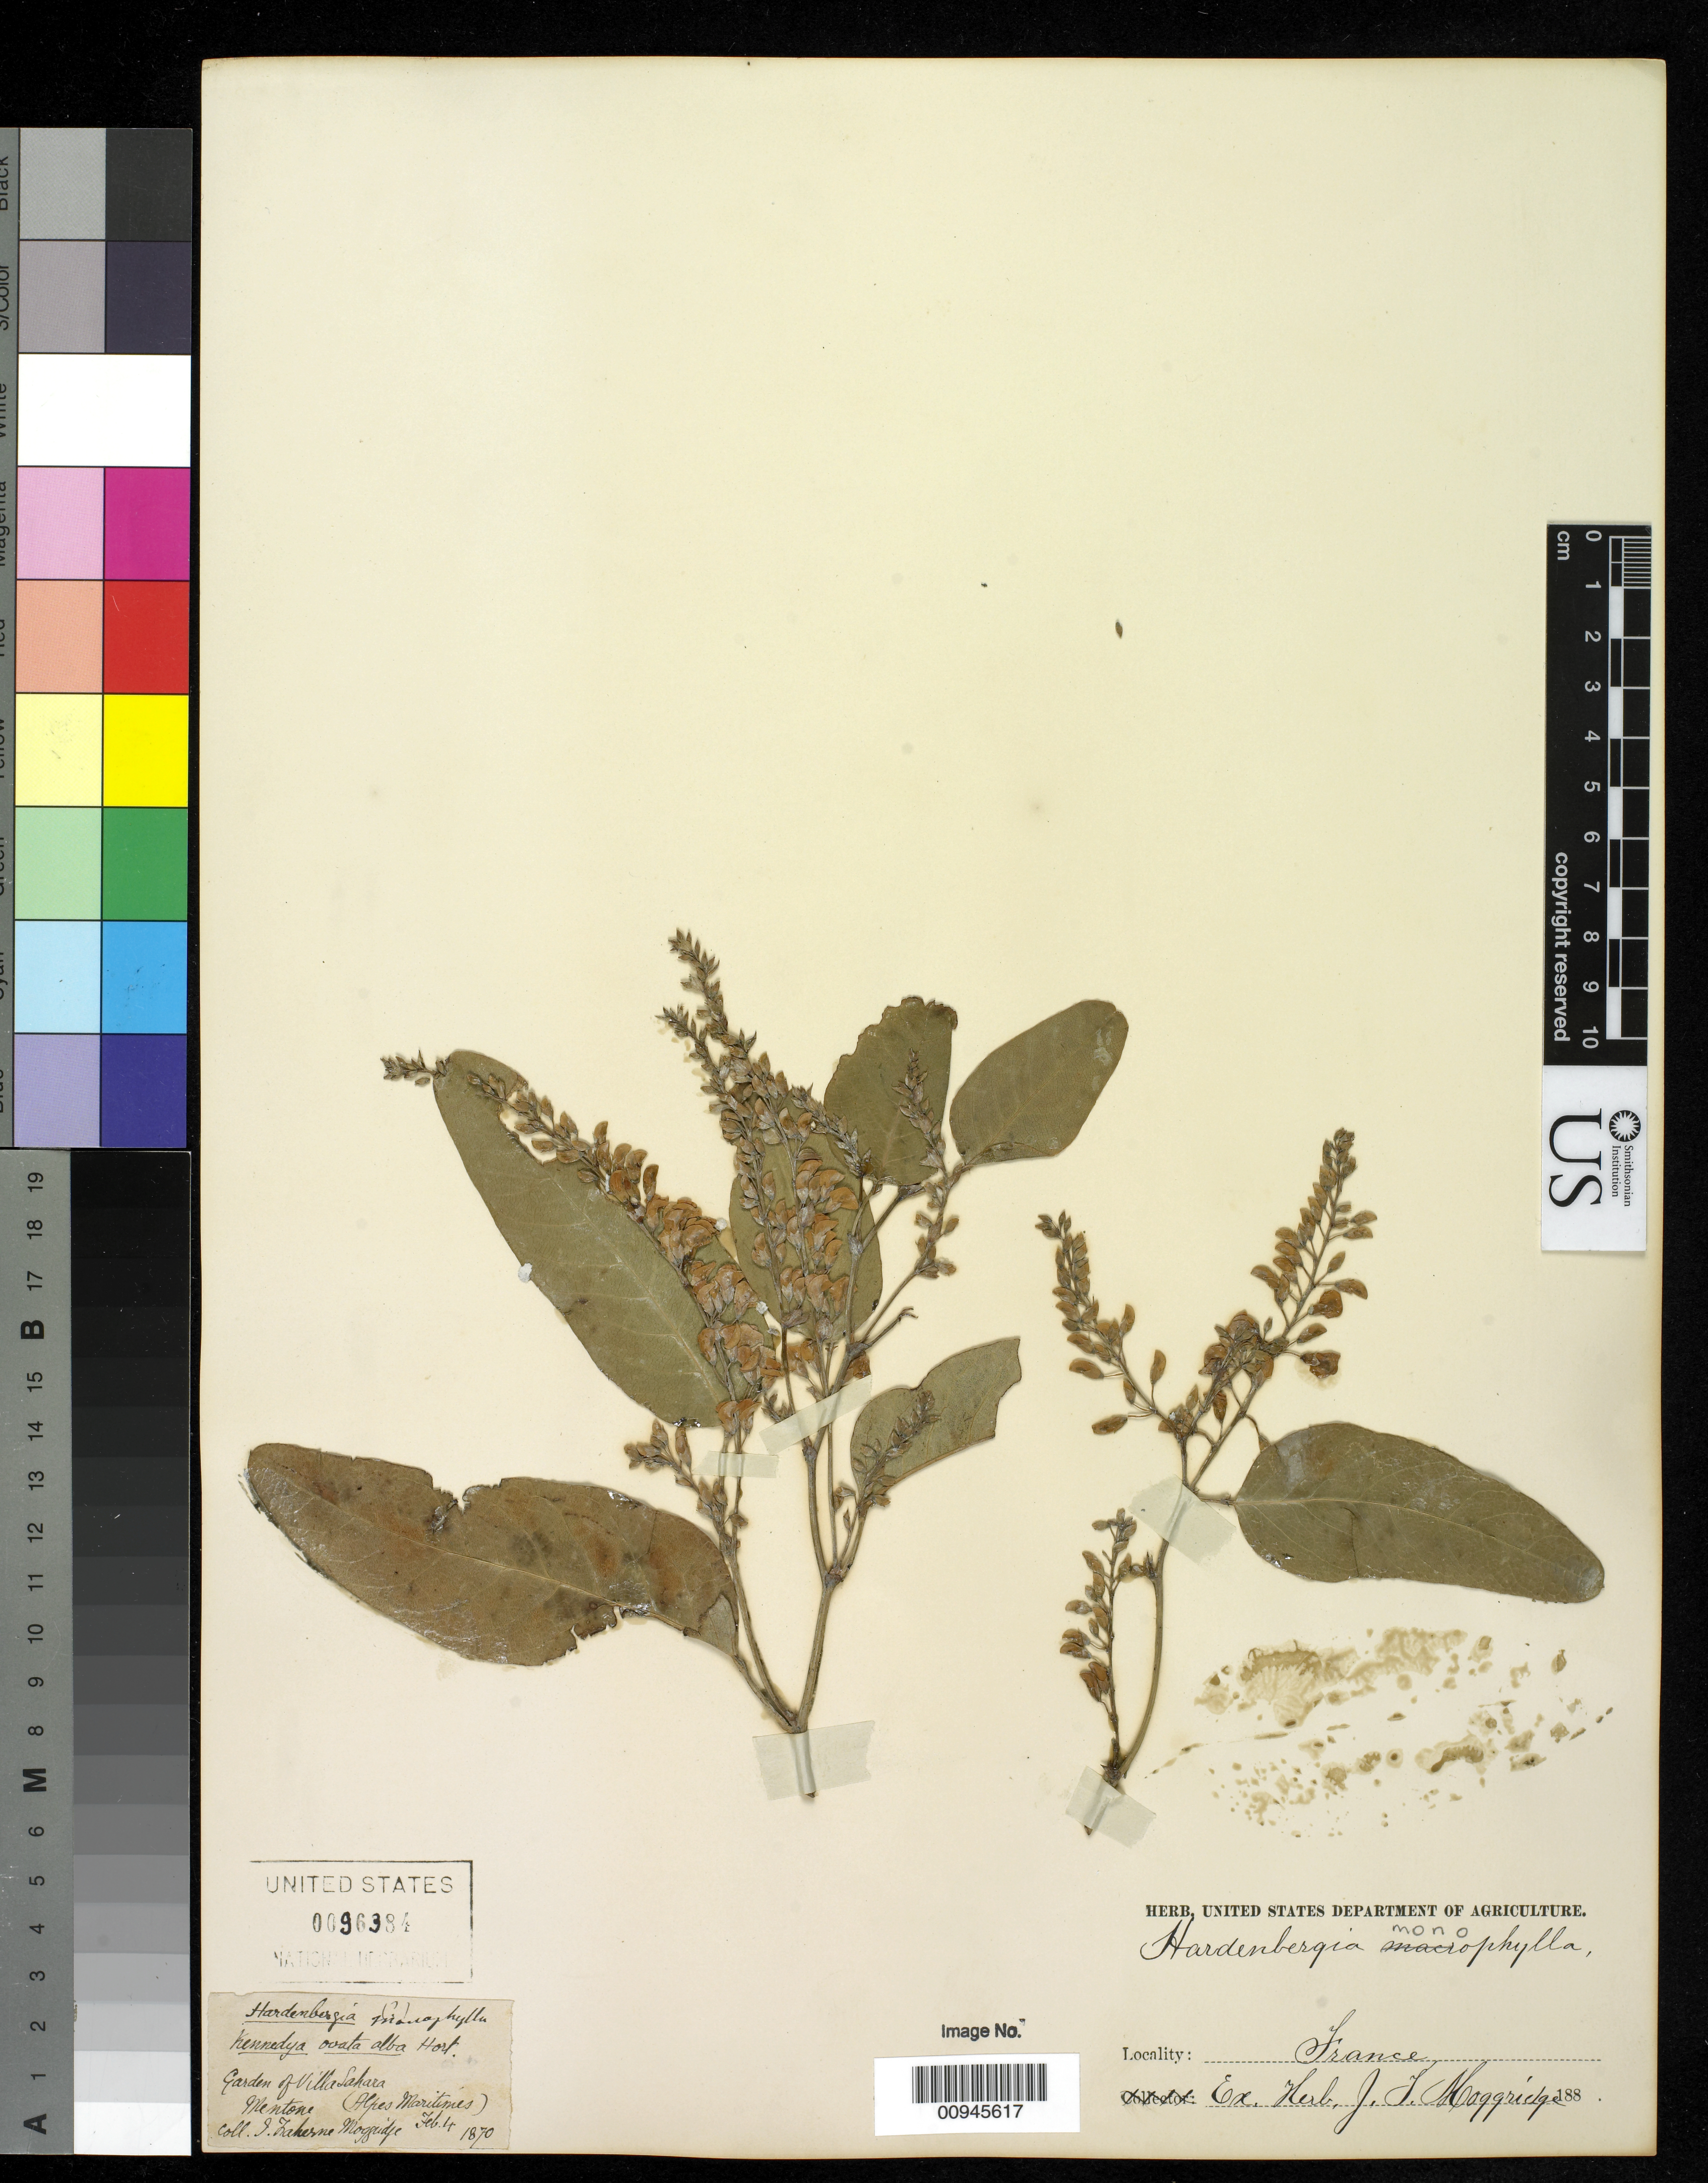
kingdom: Plantae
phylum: Tracheophyta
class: Magnoliopsida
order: Fabales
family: Fabaceae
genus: Hardenbergia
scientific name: Hardenbergia violacea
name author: (Schneev.) Stearn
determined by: Egan, Ashley N., (US), Smithsonian Institution - National Museum of Natural History (UNITED STATES)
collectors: J. T. Moggridge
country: Australia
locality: Origin of species is Australia, cultivated in France Garden of Villa Sahara, Mentone, Alpes Maritimes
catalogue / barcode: US 96384